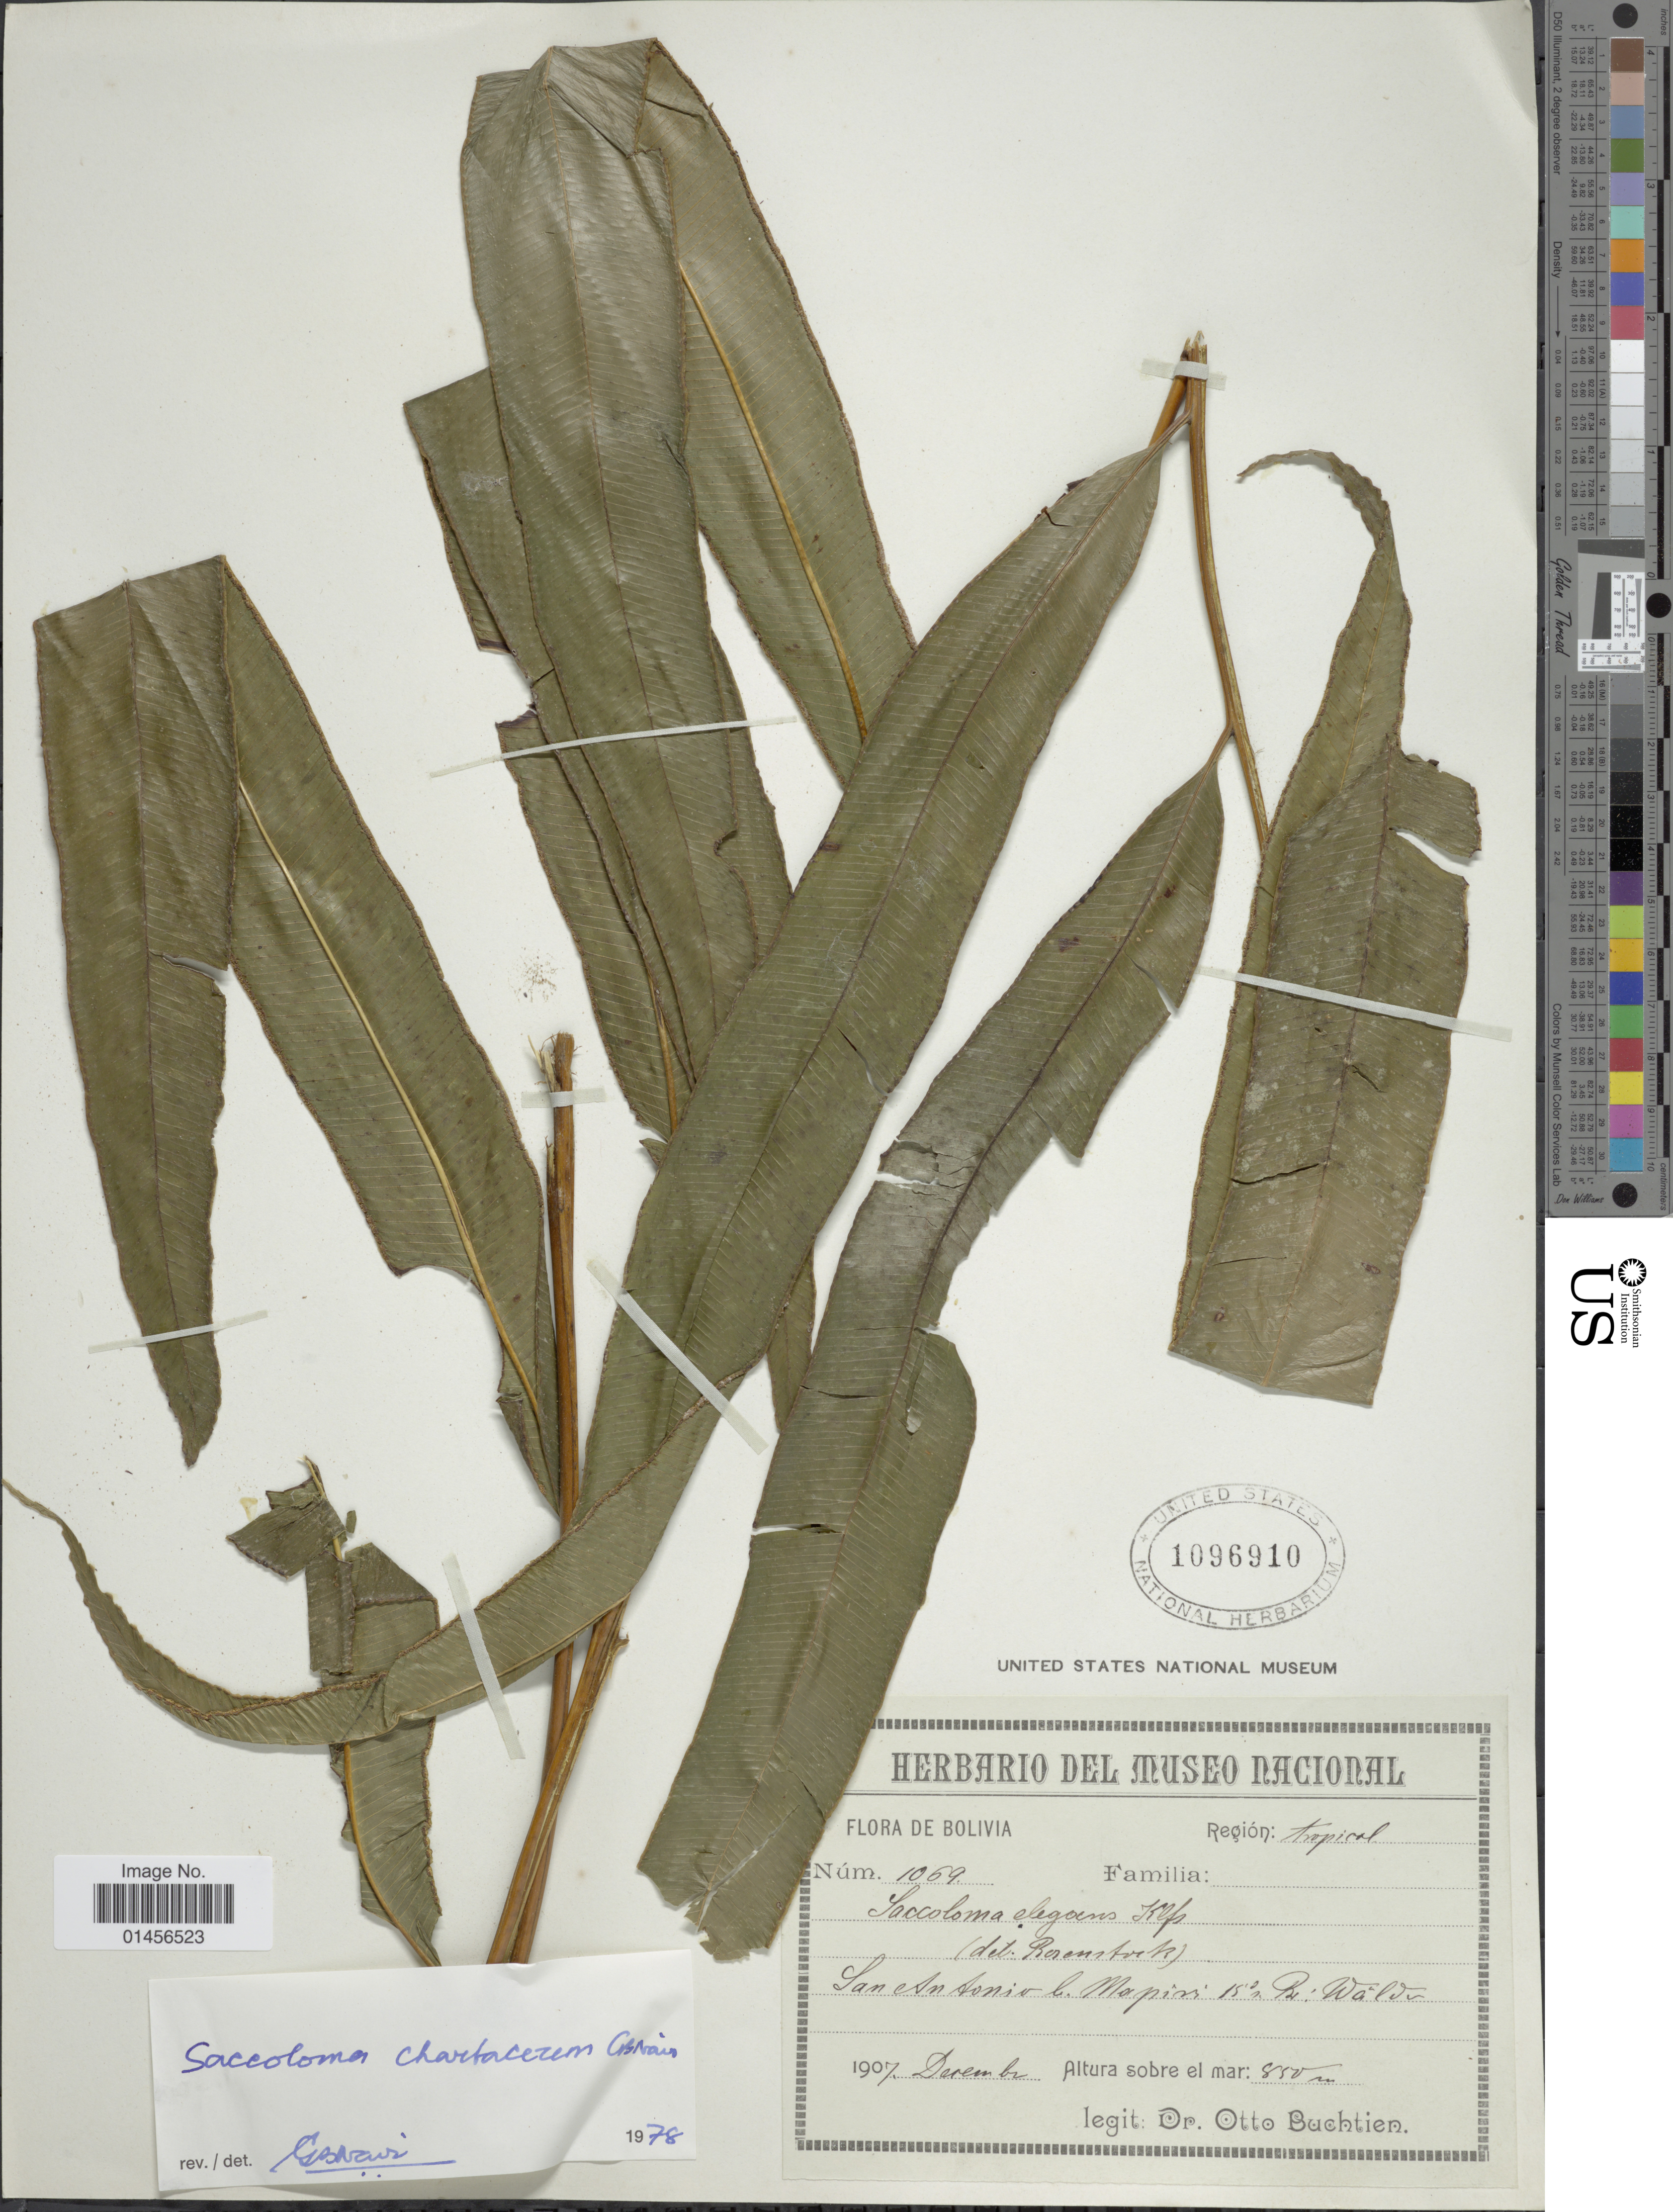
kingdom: Plantae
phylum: Tracheophyta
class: Polypodiopsida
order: Polypodiales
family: Saccolomataceae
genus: Saccoloma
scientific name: Saccoloma elegans subsp. chartaceum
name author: Cremers & K.U. Kramer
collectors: O. Buchtien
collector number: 1069*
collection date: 1907-12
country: Bolivia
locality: San Antonio b. Mapiri 15° n, R. Walder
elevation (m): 850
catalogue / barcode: US 1096910